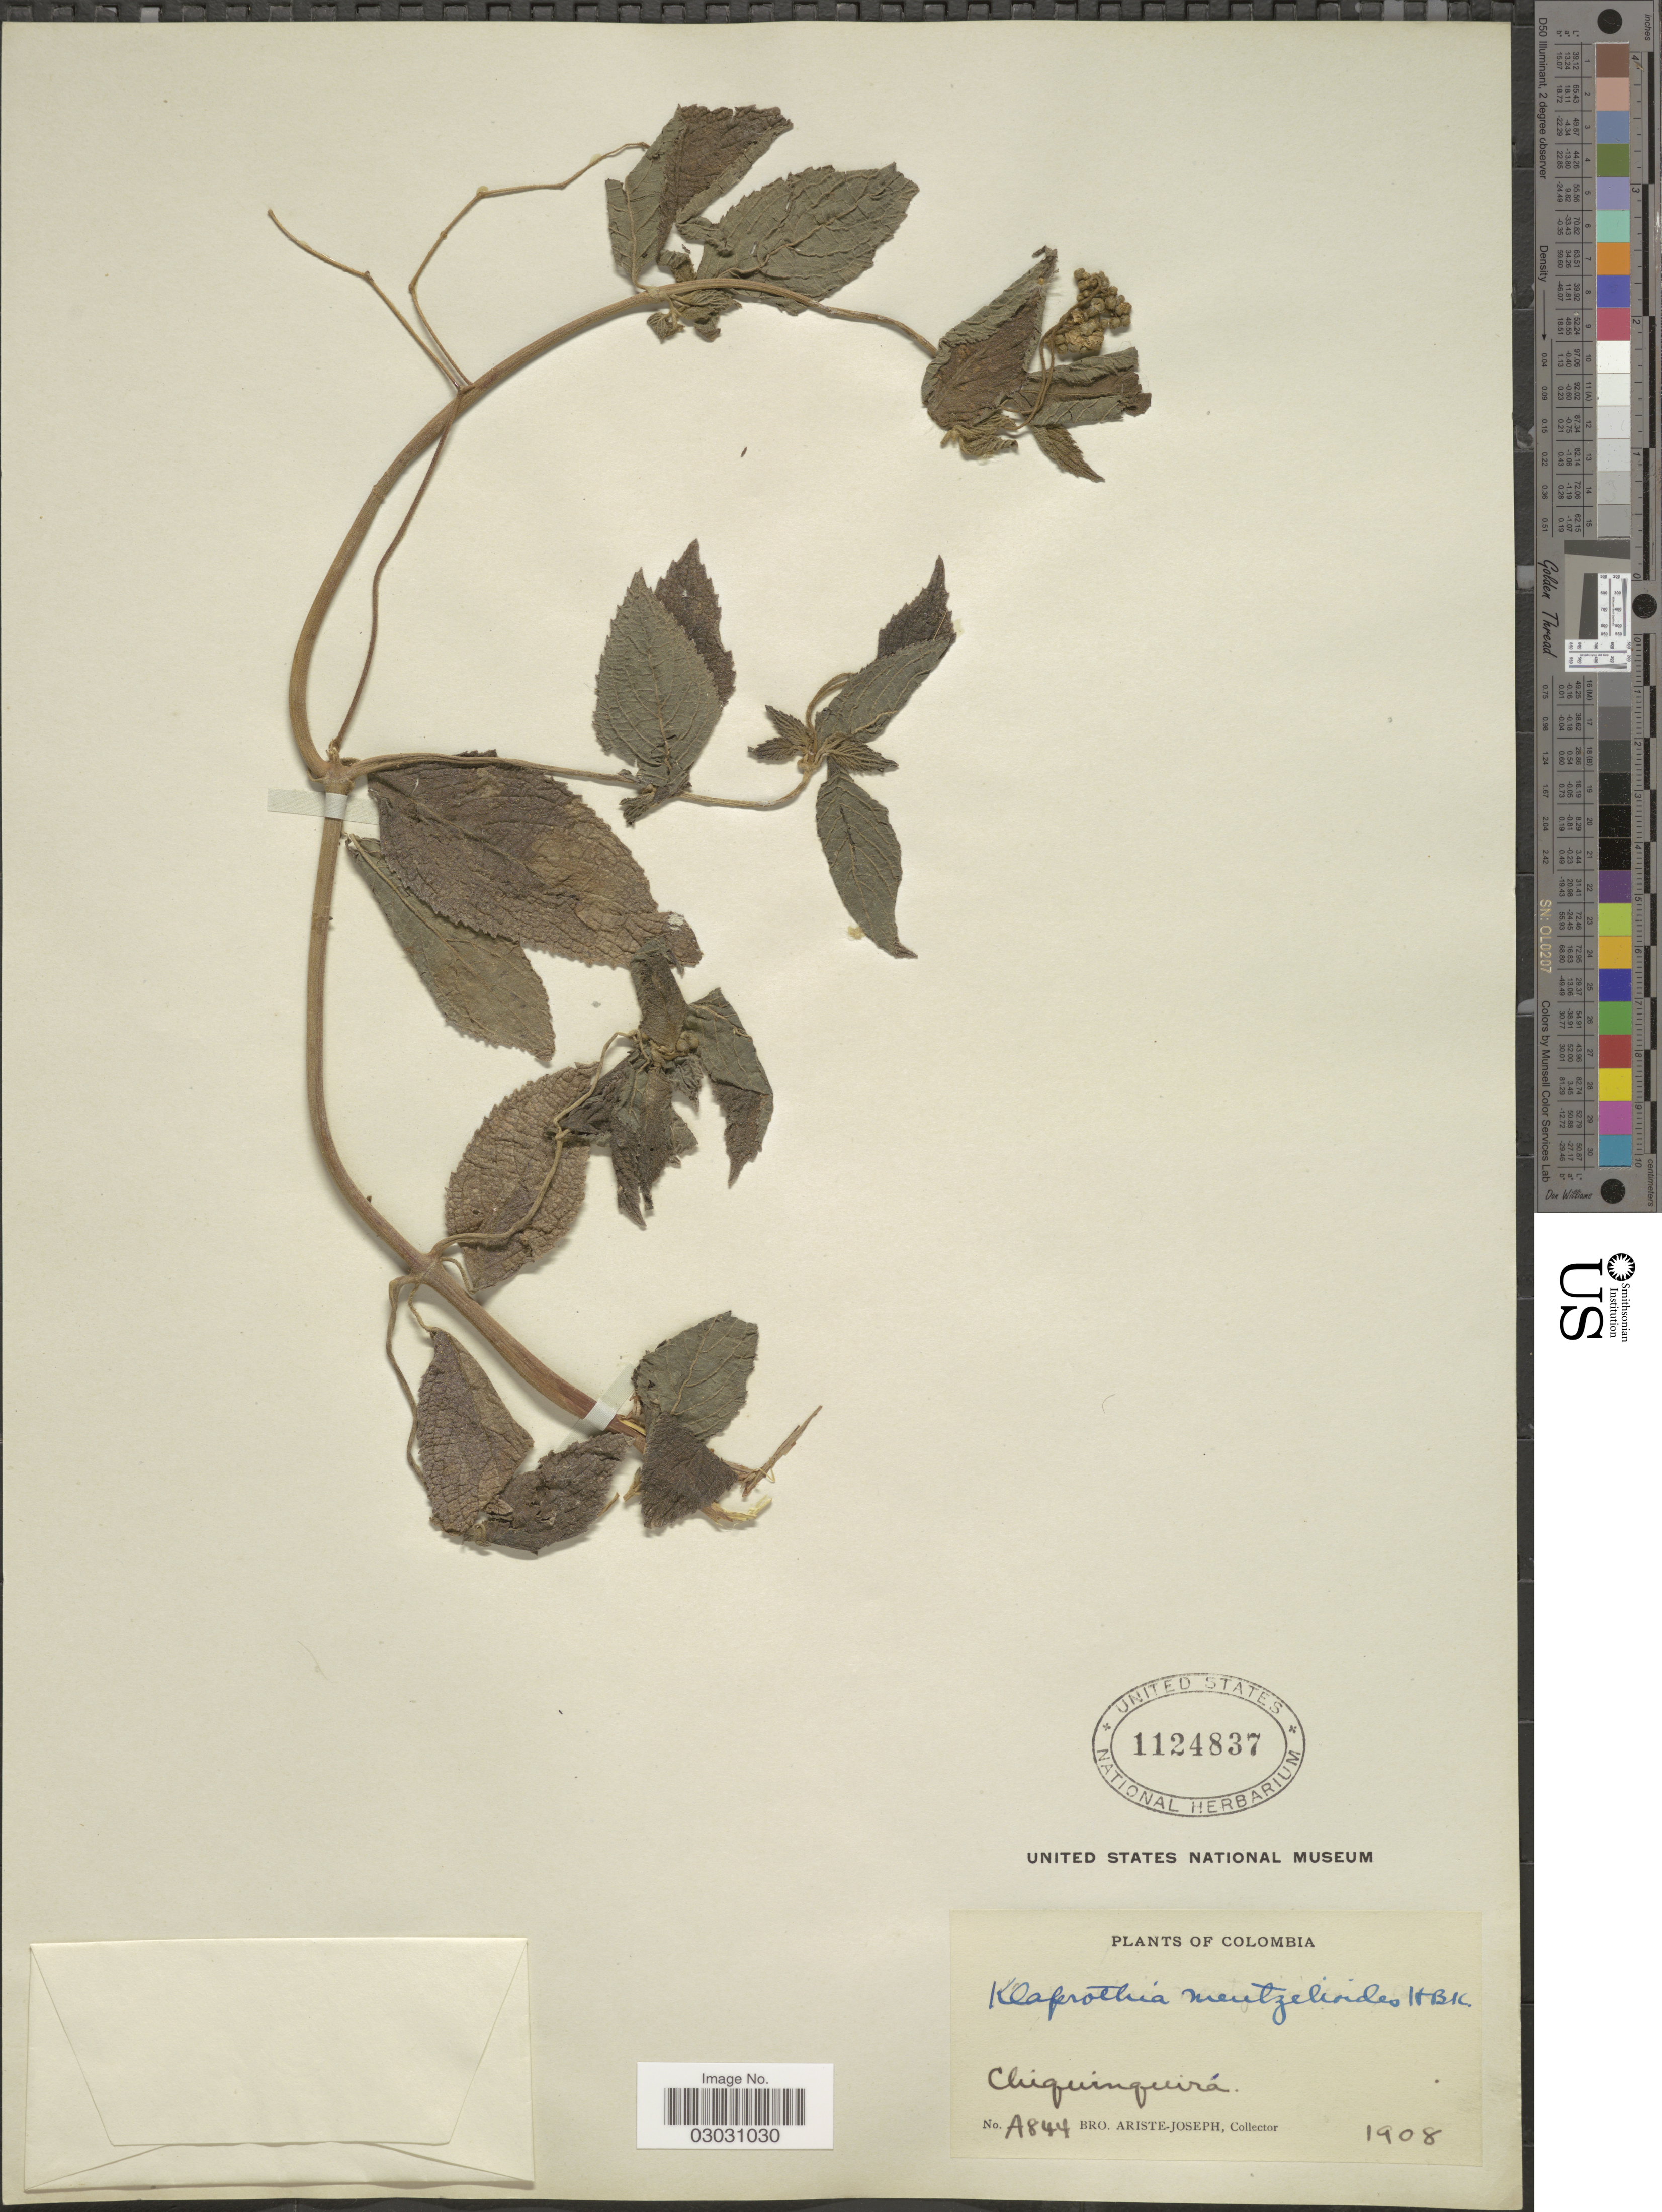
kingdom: Plantae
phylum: Tracheophyta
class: Magnoliopsida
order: Cornales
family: Loasaceae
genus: Klaprothia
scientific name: Klaprothia mentzelioides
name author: Kunth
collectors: Bro. Ariste-Joseph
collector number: A844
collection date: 1908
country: Colombia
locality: Chiquinquira.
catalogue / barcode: US 1124837